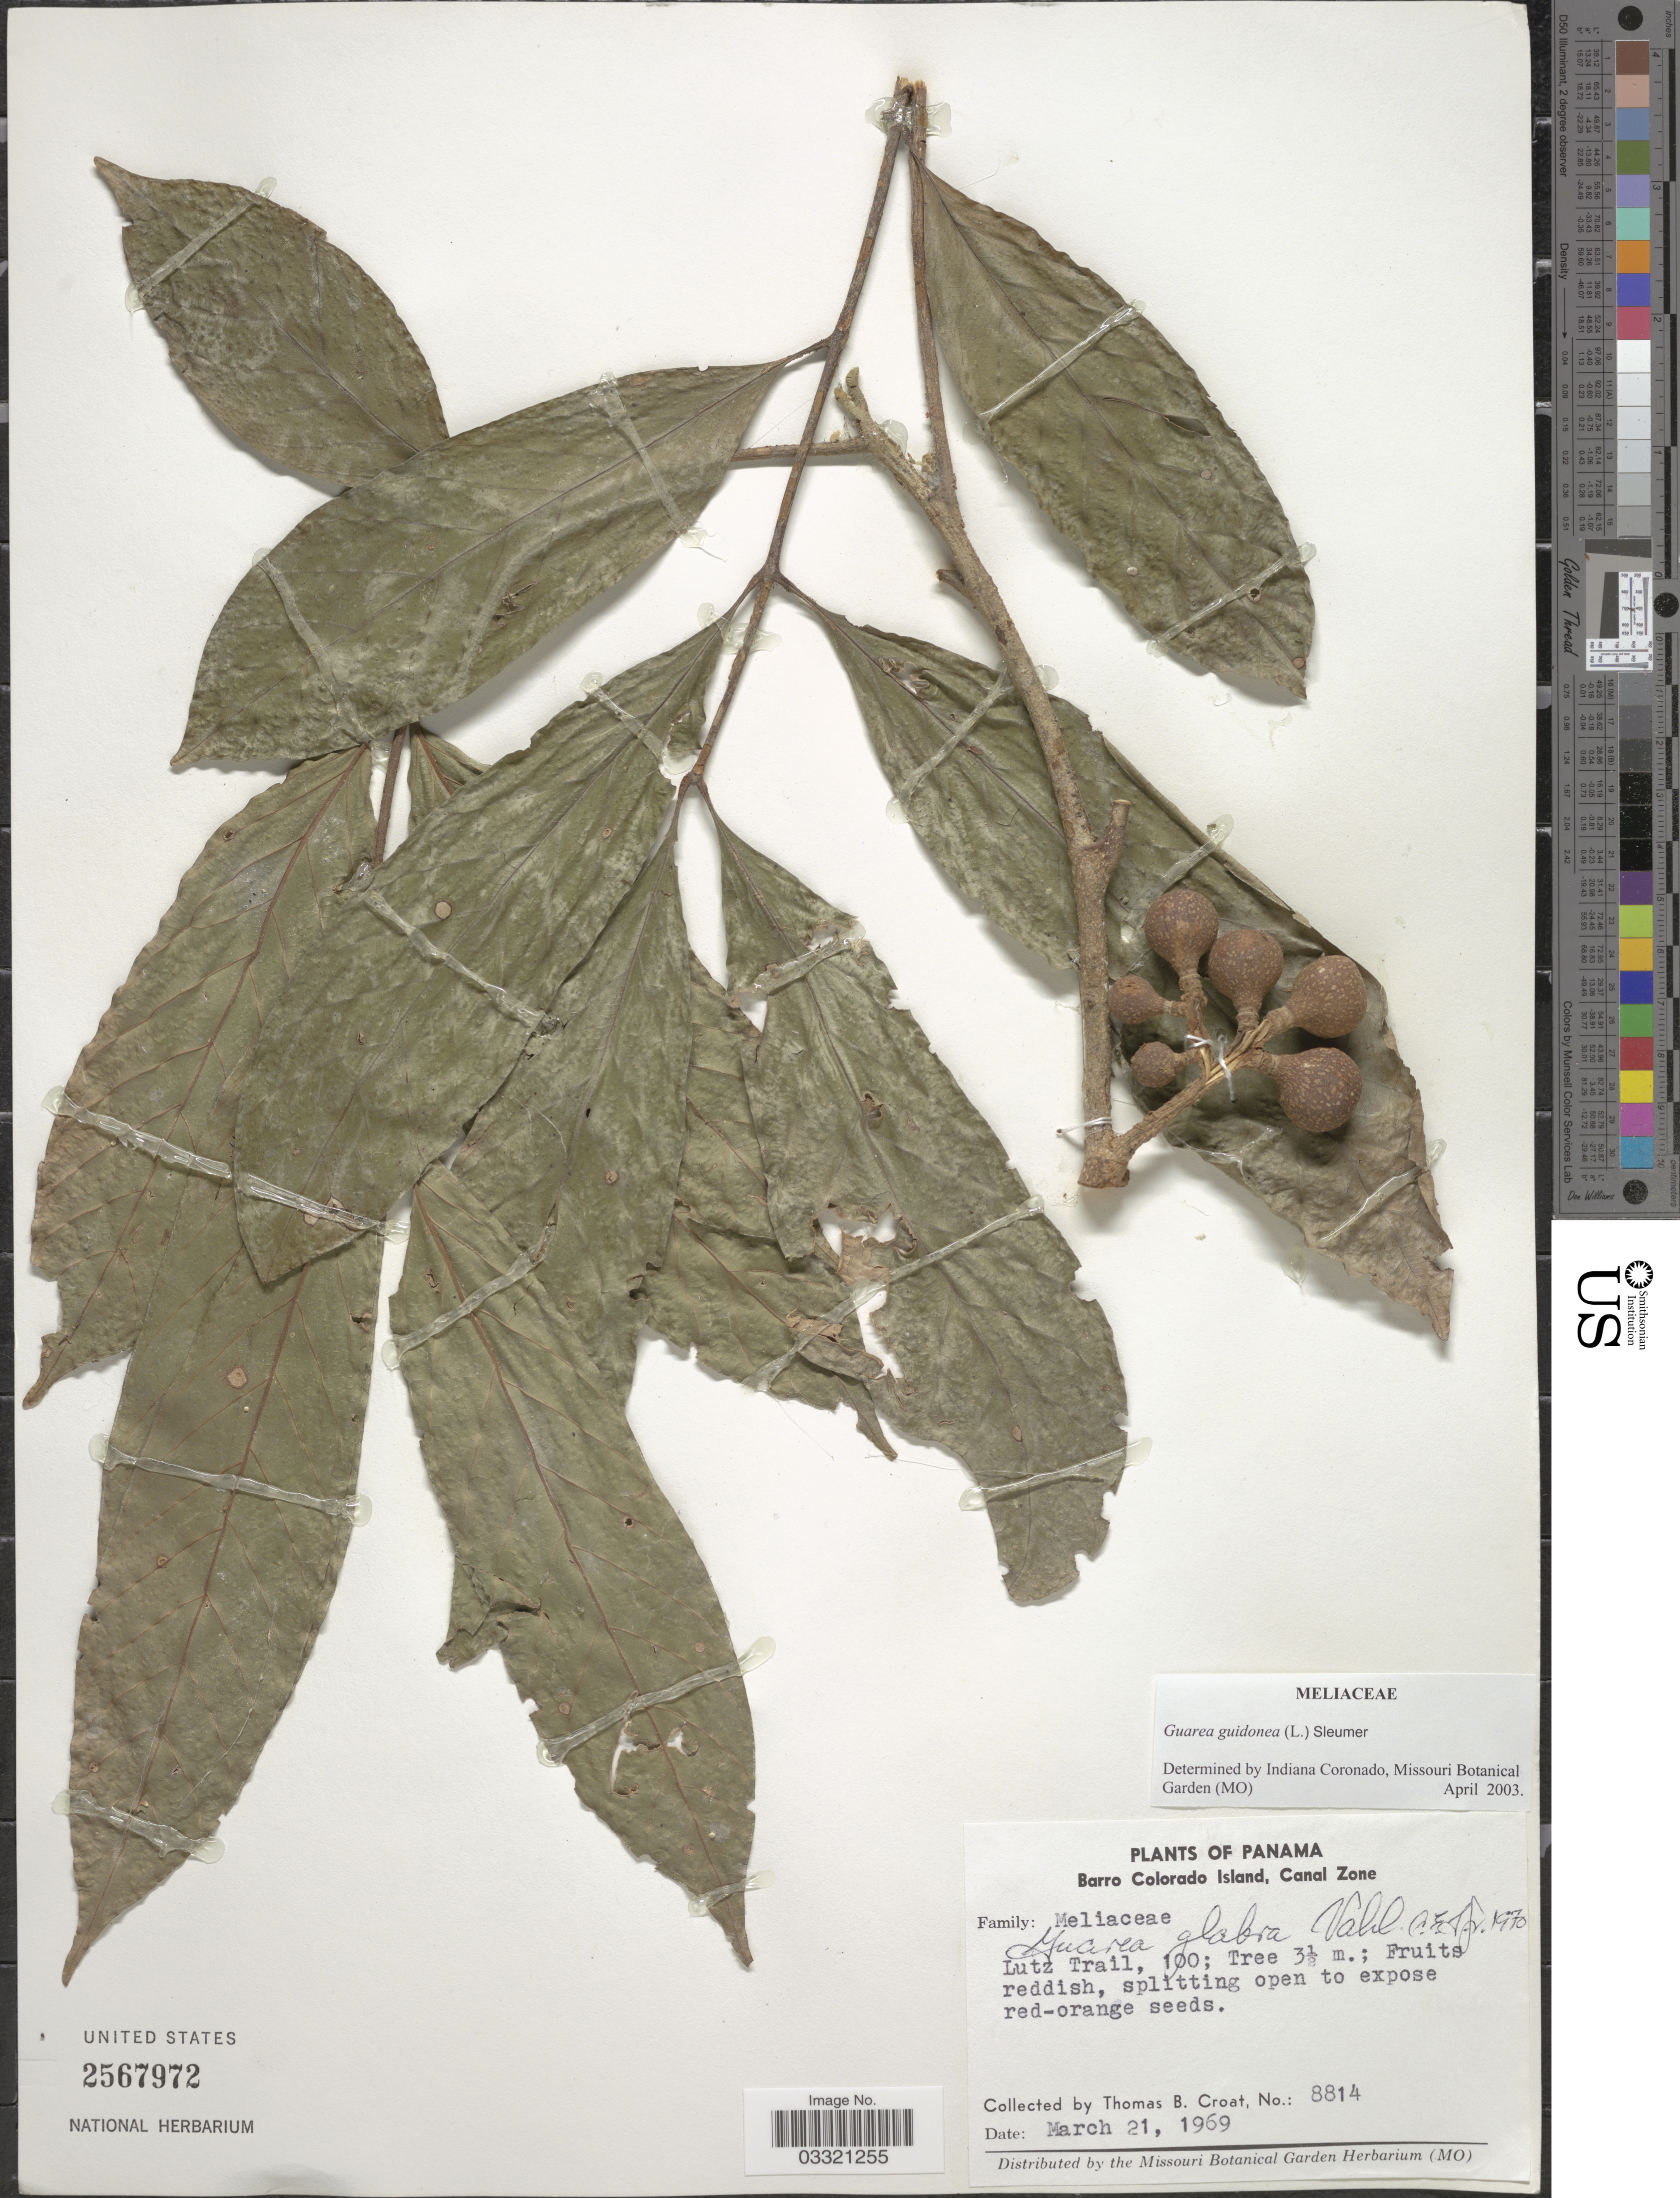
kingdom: Plantae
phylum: Tracheophyta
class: Magnoliopsida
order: Sapindales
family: Meliaceae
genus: Guarea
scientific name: Guarea guidonia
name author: (L.) Sleumer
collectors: T. B. Croat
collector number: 8814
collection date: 1969-03-21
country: Panama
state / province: Panamá Oeste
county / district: Canal Zone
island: Barro Colorado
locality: Barro Colorado Island, Canal Zone. Lutz Trail, 100 [unsure placement].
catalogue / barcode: US 2567972